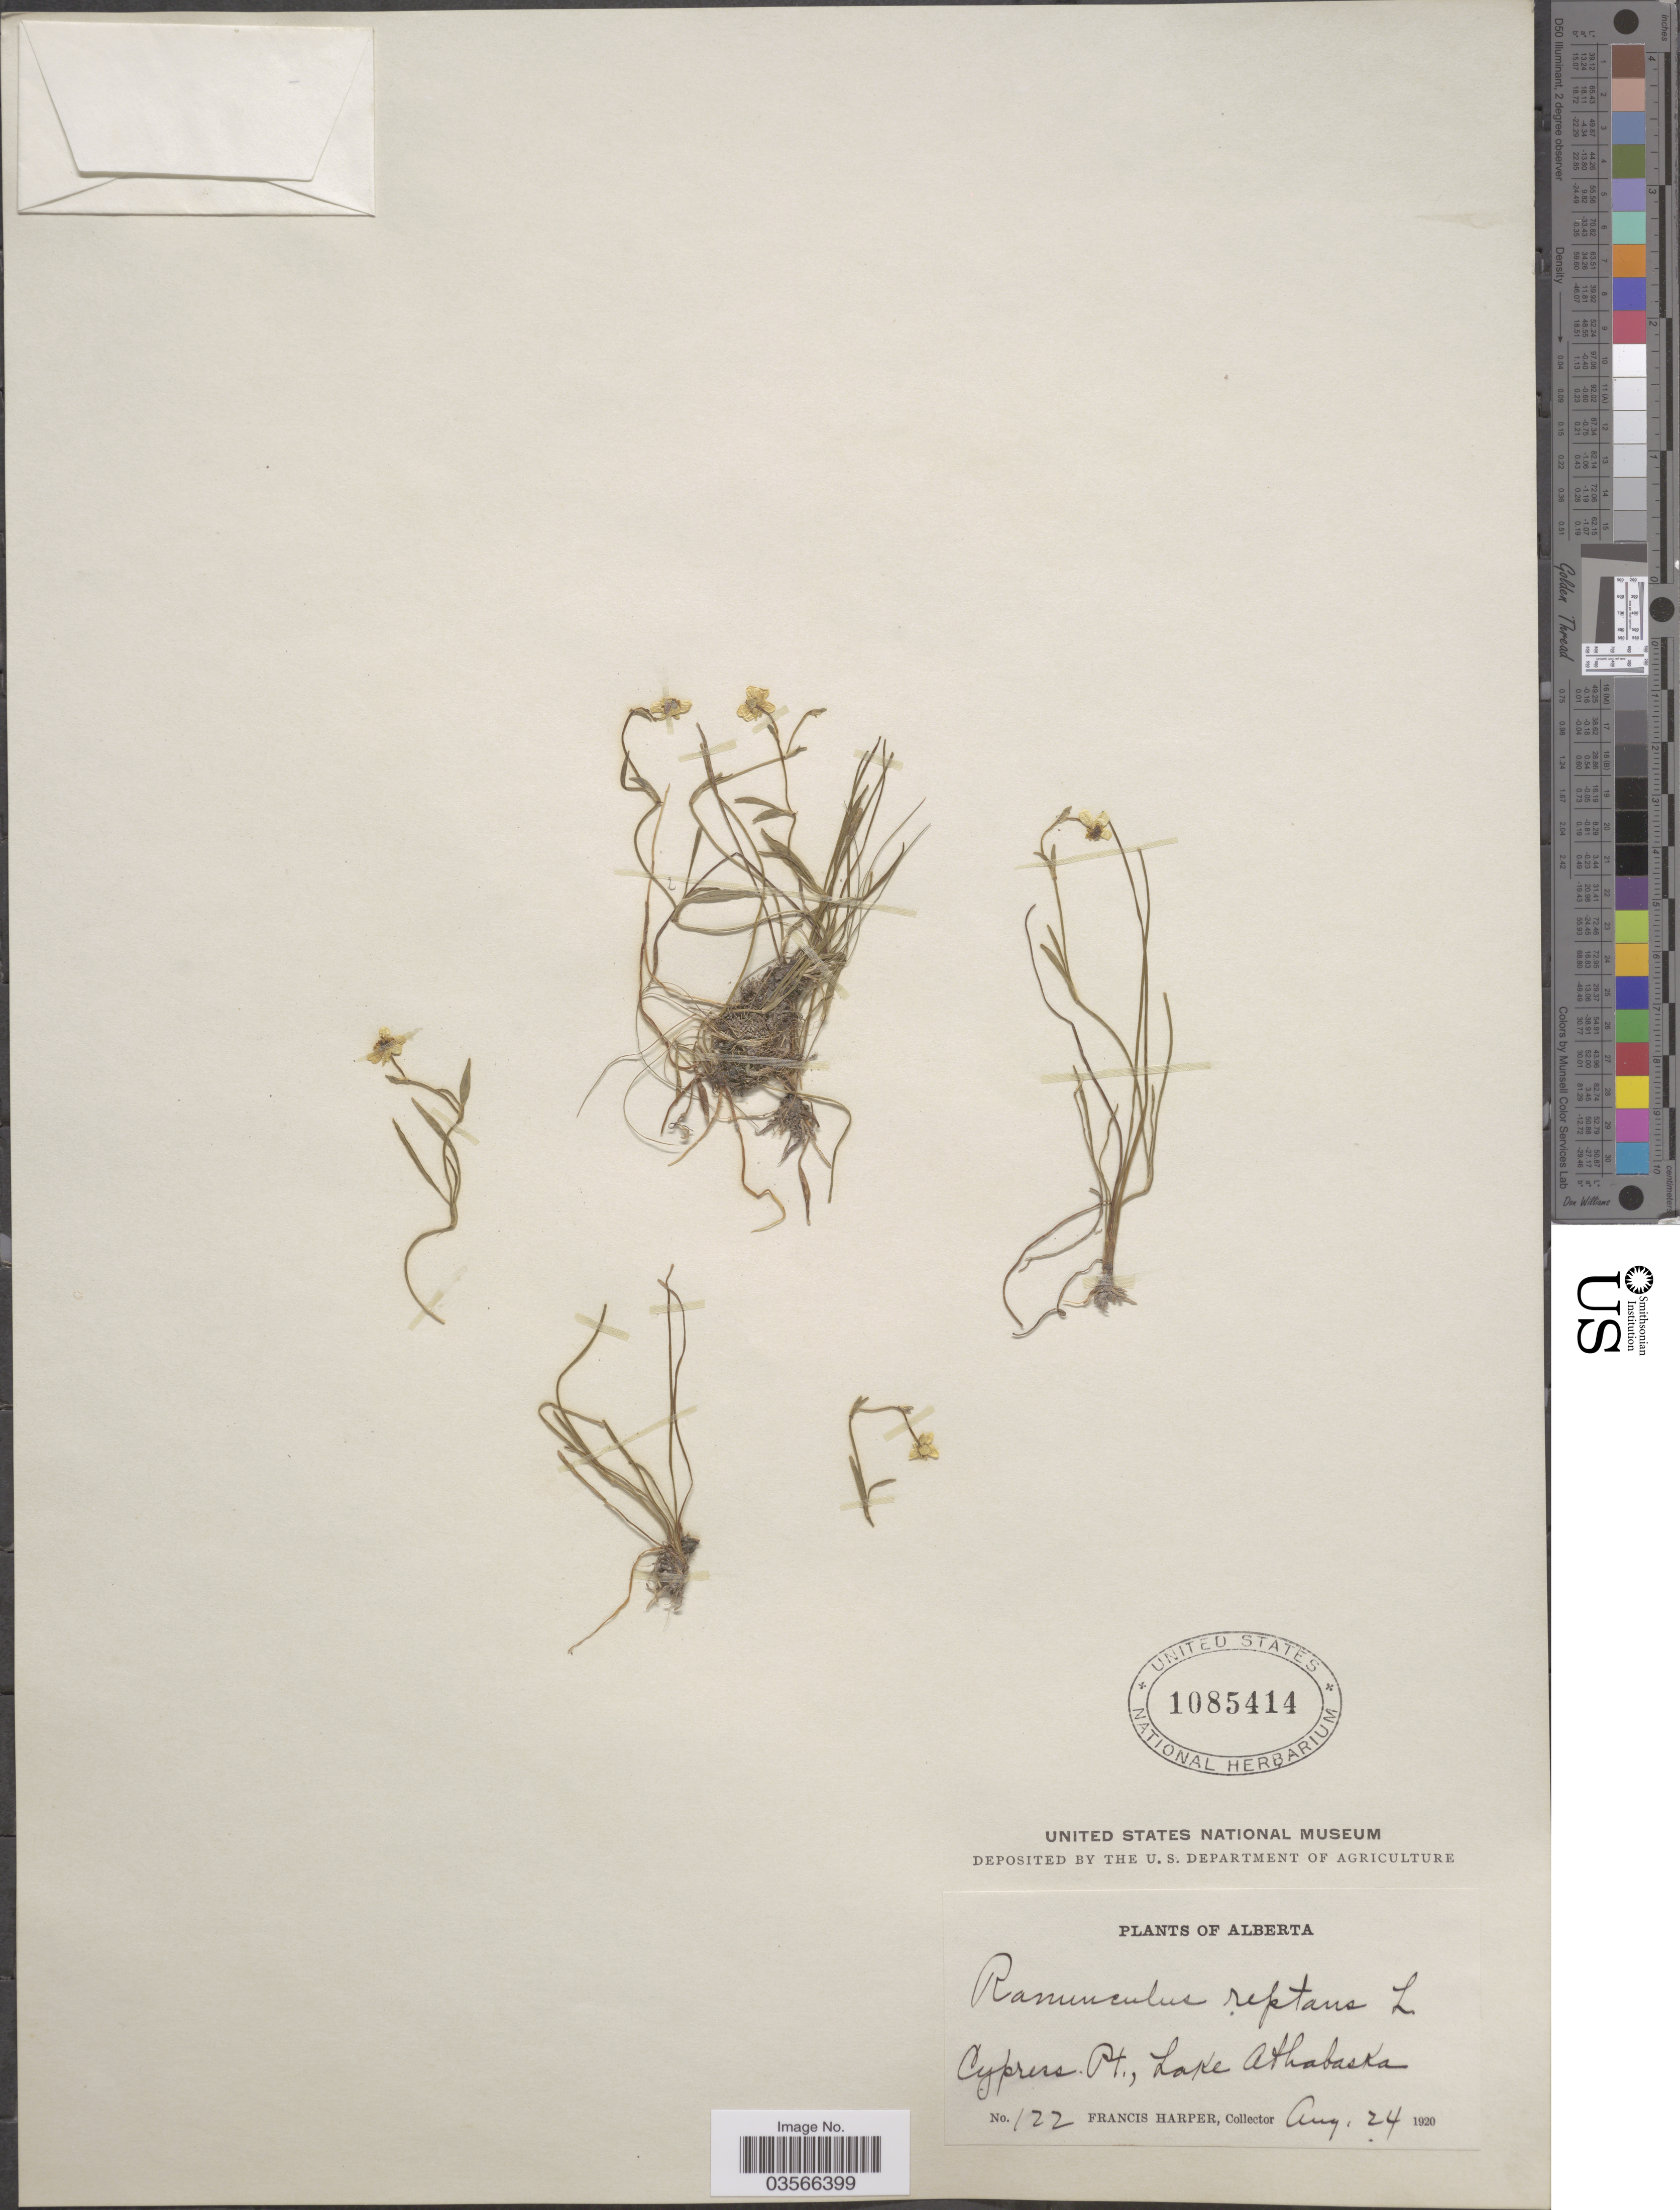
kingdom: Plantae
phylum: Tracheophyta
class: Magnoliopsida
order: Ranunculales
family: Ranunculaceae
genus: Ranunculus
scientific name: Ranunculus flammula var. filiformis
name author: (Michx.) Hook.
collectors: F. Harper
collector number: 122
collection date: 1920-08-24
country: Canada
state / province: Alberta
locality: Cypress Pt., Lake Athabaska.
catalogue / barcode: US 1085414